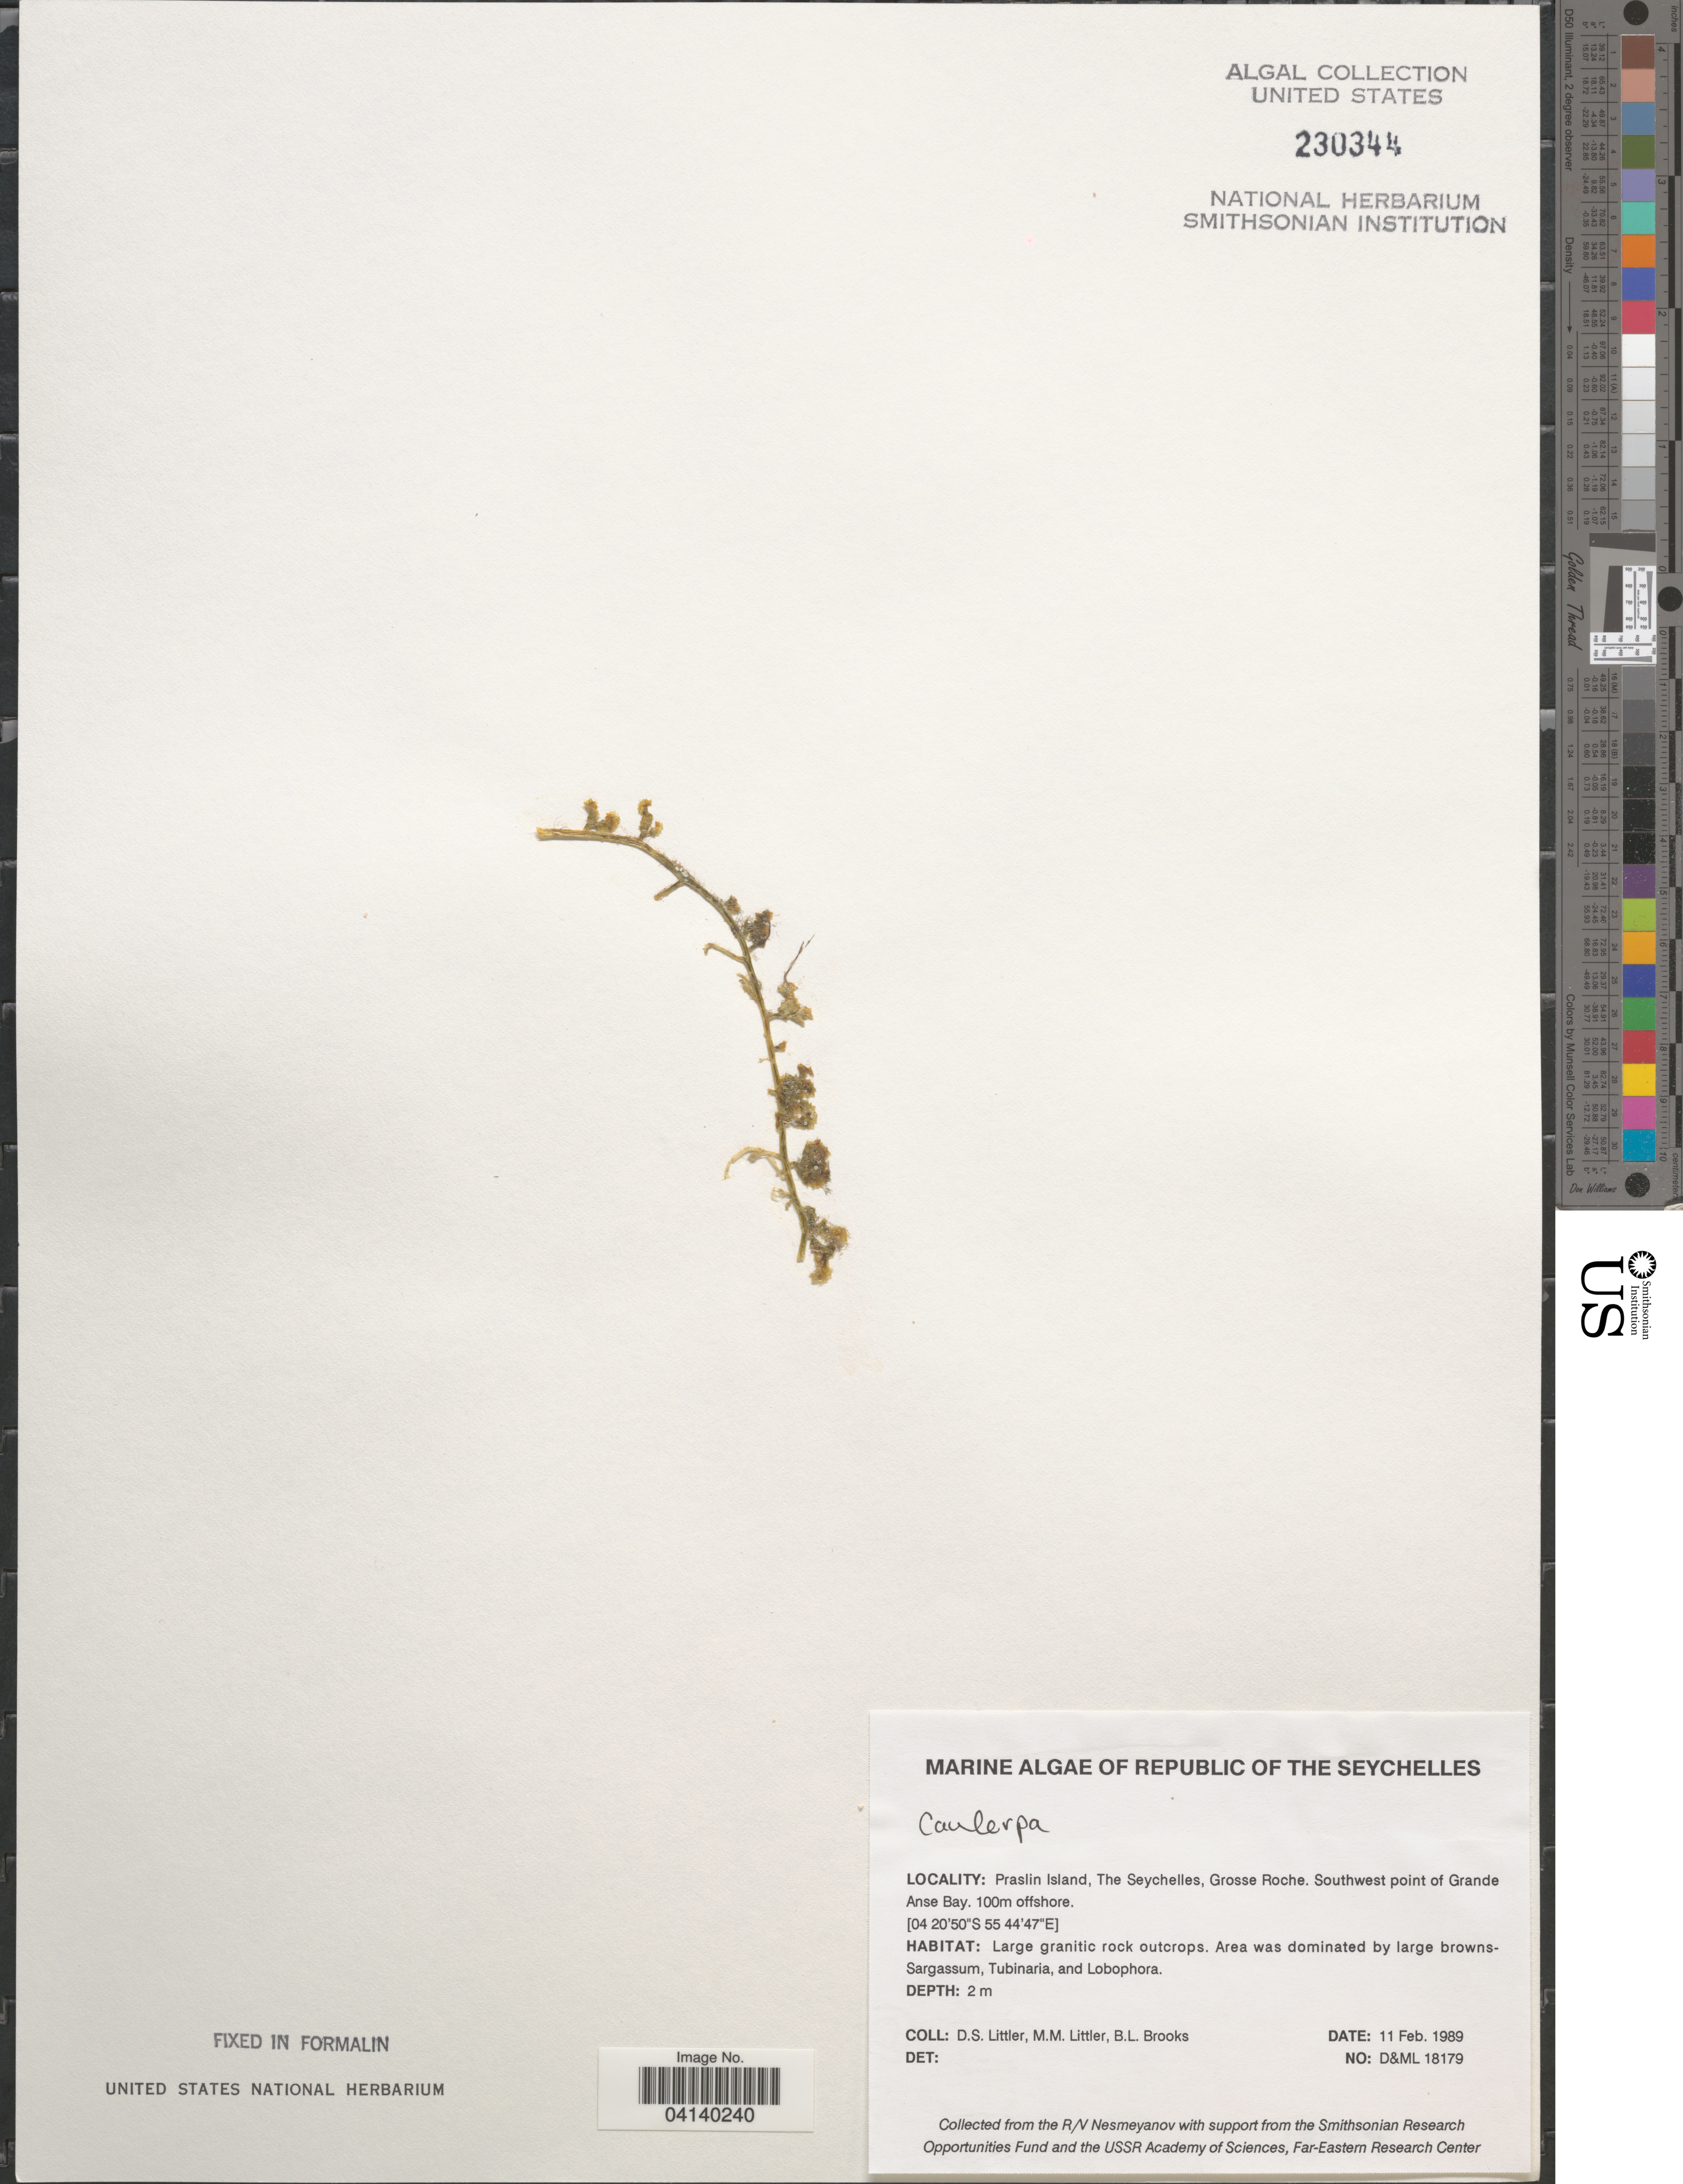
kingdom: Plantae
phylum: Chlorophyta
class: Ulvophyceae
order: Bryopsidales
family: Caulerpaceae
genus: Caulerpa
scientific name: Caulerpa sp.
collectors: D. S. Littler & B. Brooks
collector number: D&ML18179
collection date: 1989-02-11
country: Seychelles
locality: Republic of the Seychelles. Praslin Island, Grosse Roche. Southwest point of Grande Anse Bay. 100m offshore.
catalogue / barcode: US 230344